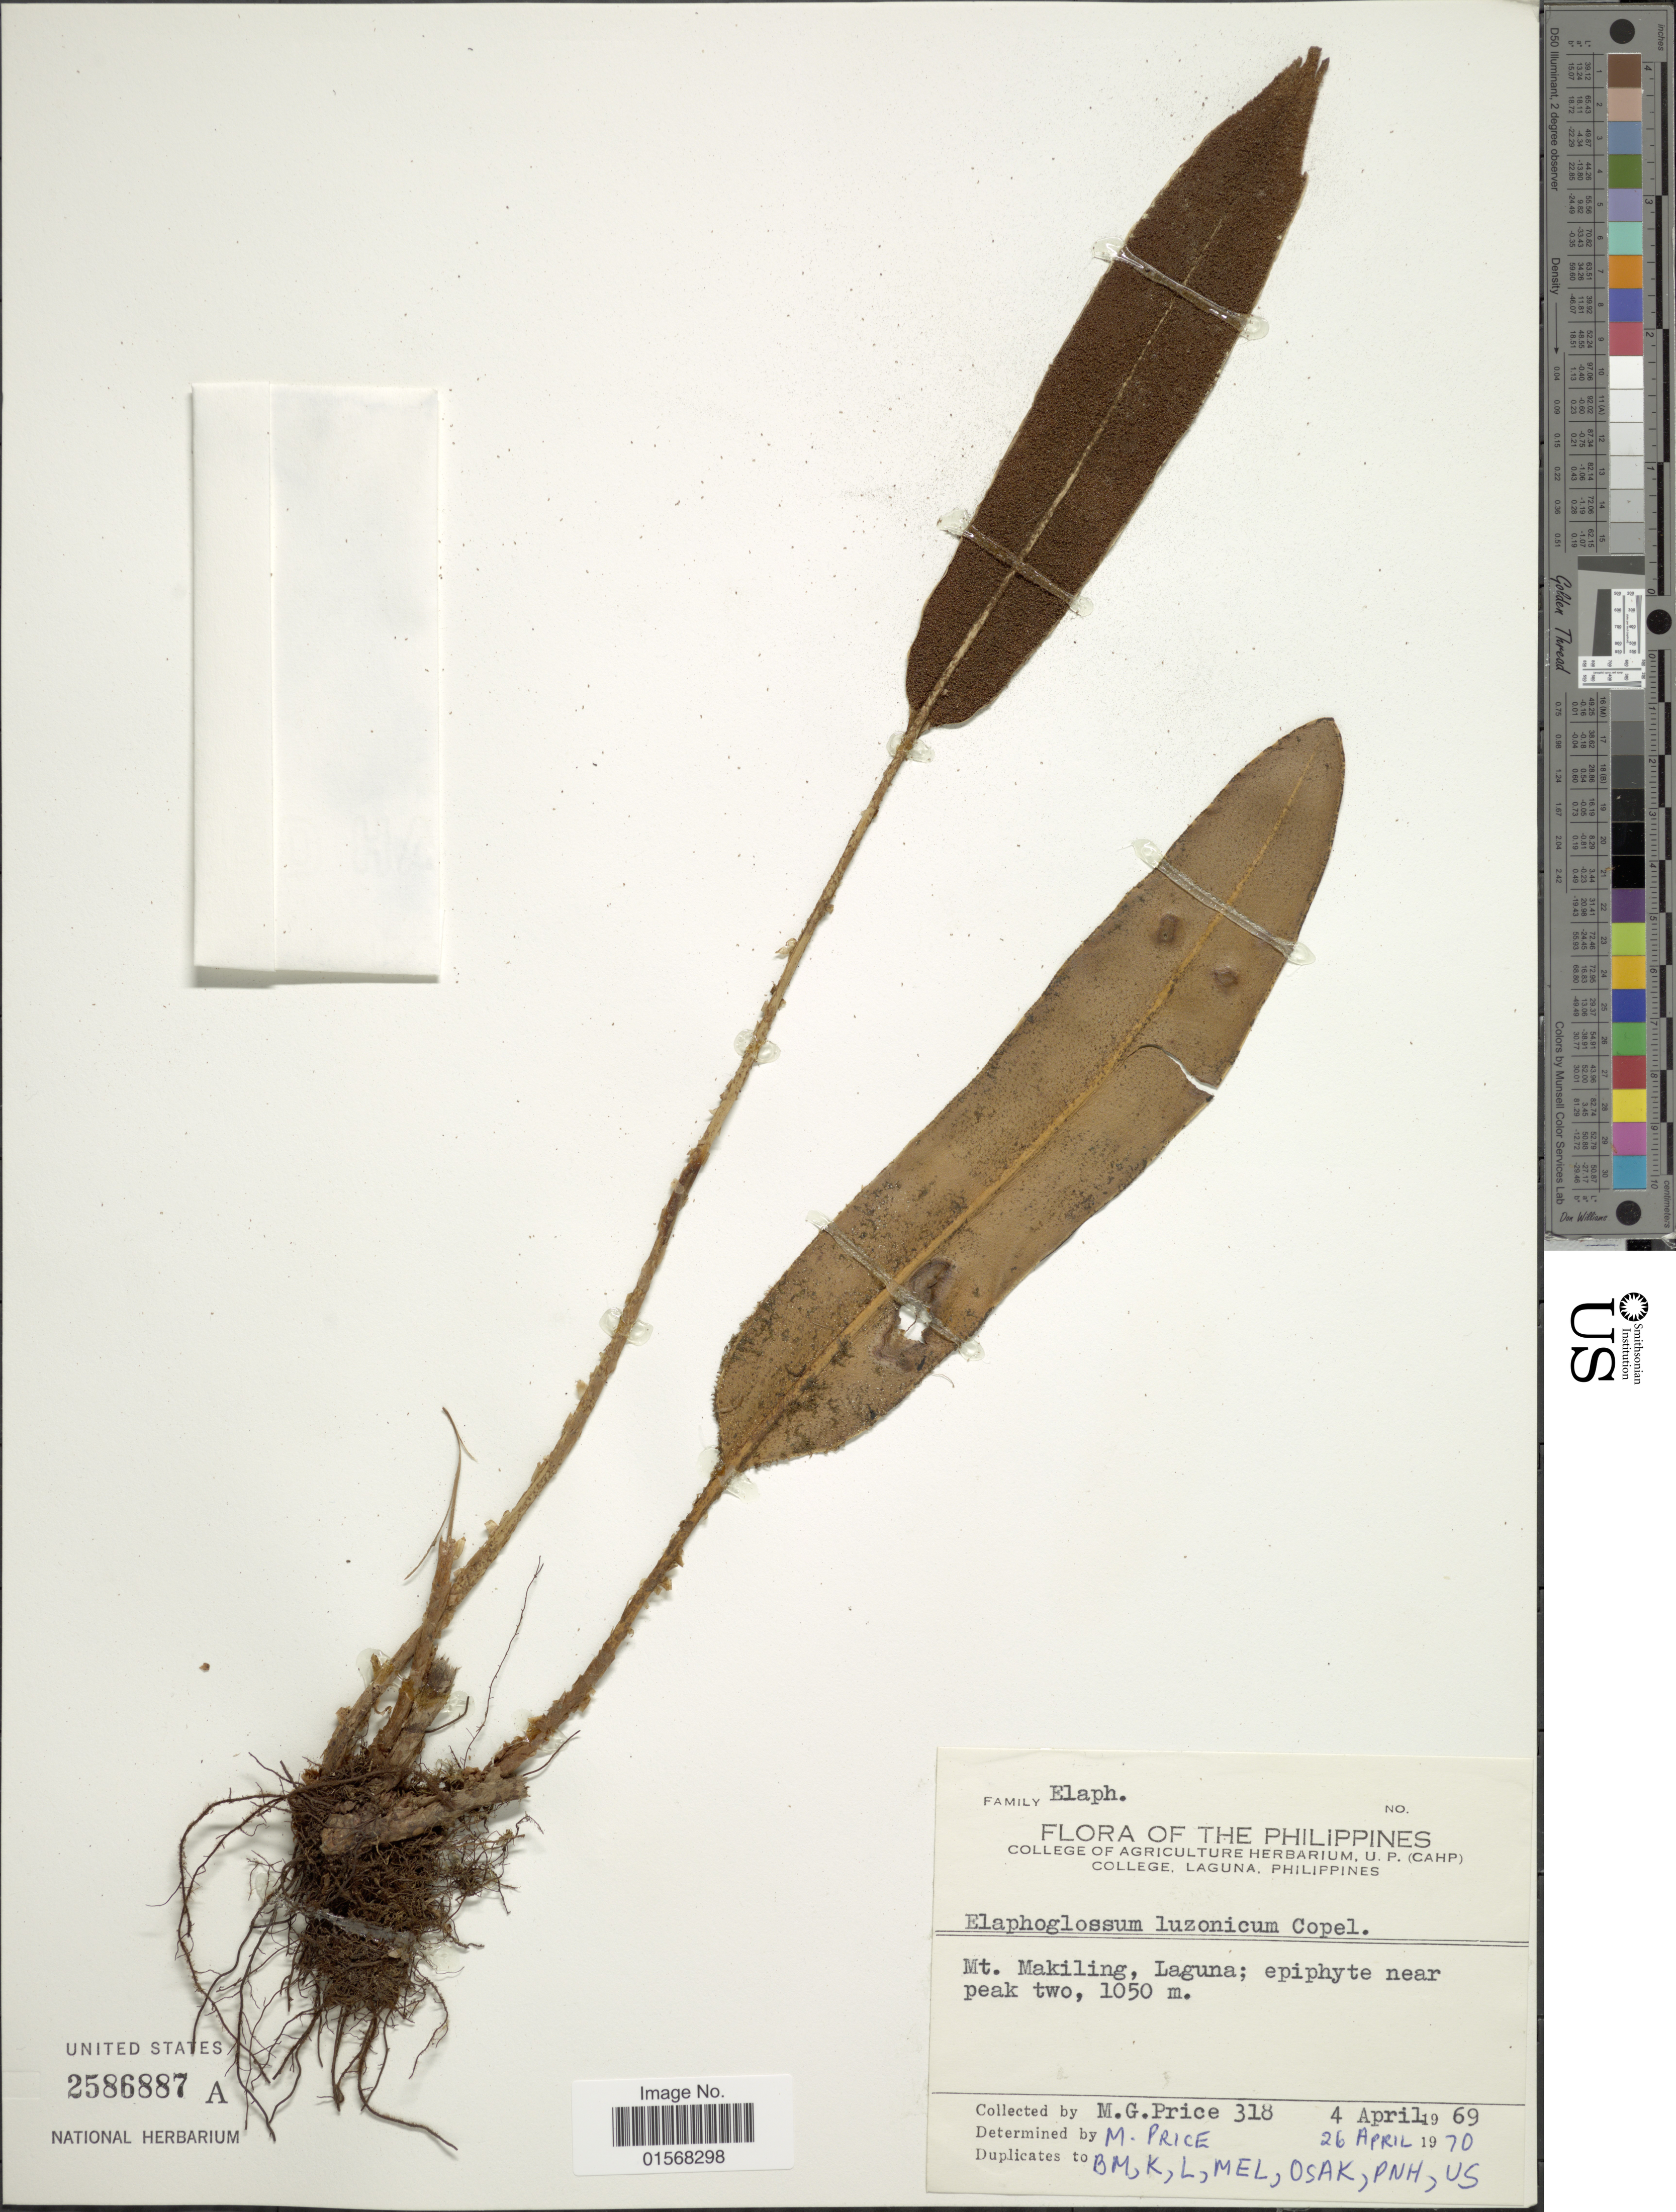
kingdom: Plantae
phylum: Tracheophyta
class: Polypodiopsida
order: Polypodiales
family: Dryopteridaceae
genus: Elaphoglossum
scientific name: Elaphoglossum luzonicum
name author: Copel. in Elmer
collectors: M. G. Price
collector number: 318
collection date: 1969-04-04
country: Philippines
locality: Mt. Makiling, Laguna; epiphyte near peak two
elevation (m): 1050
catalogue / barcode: US 2586887A